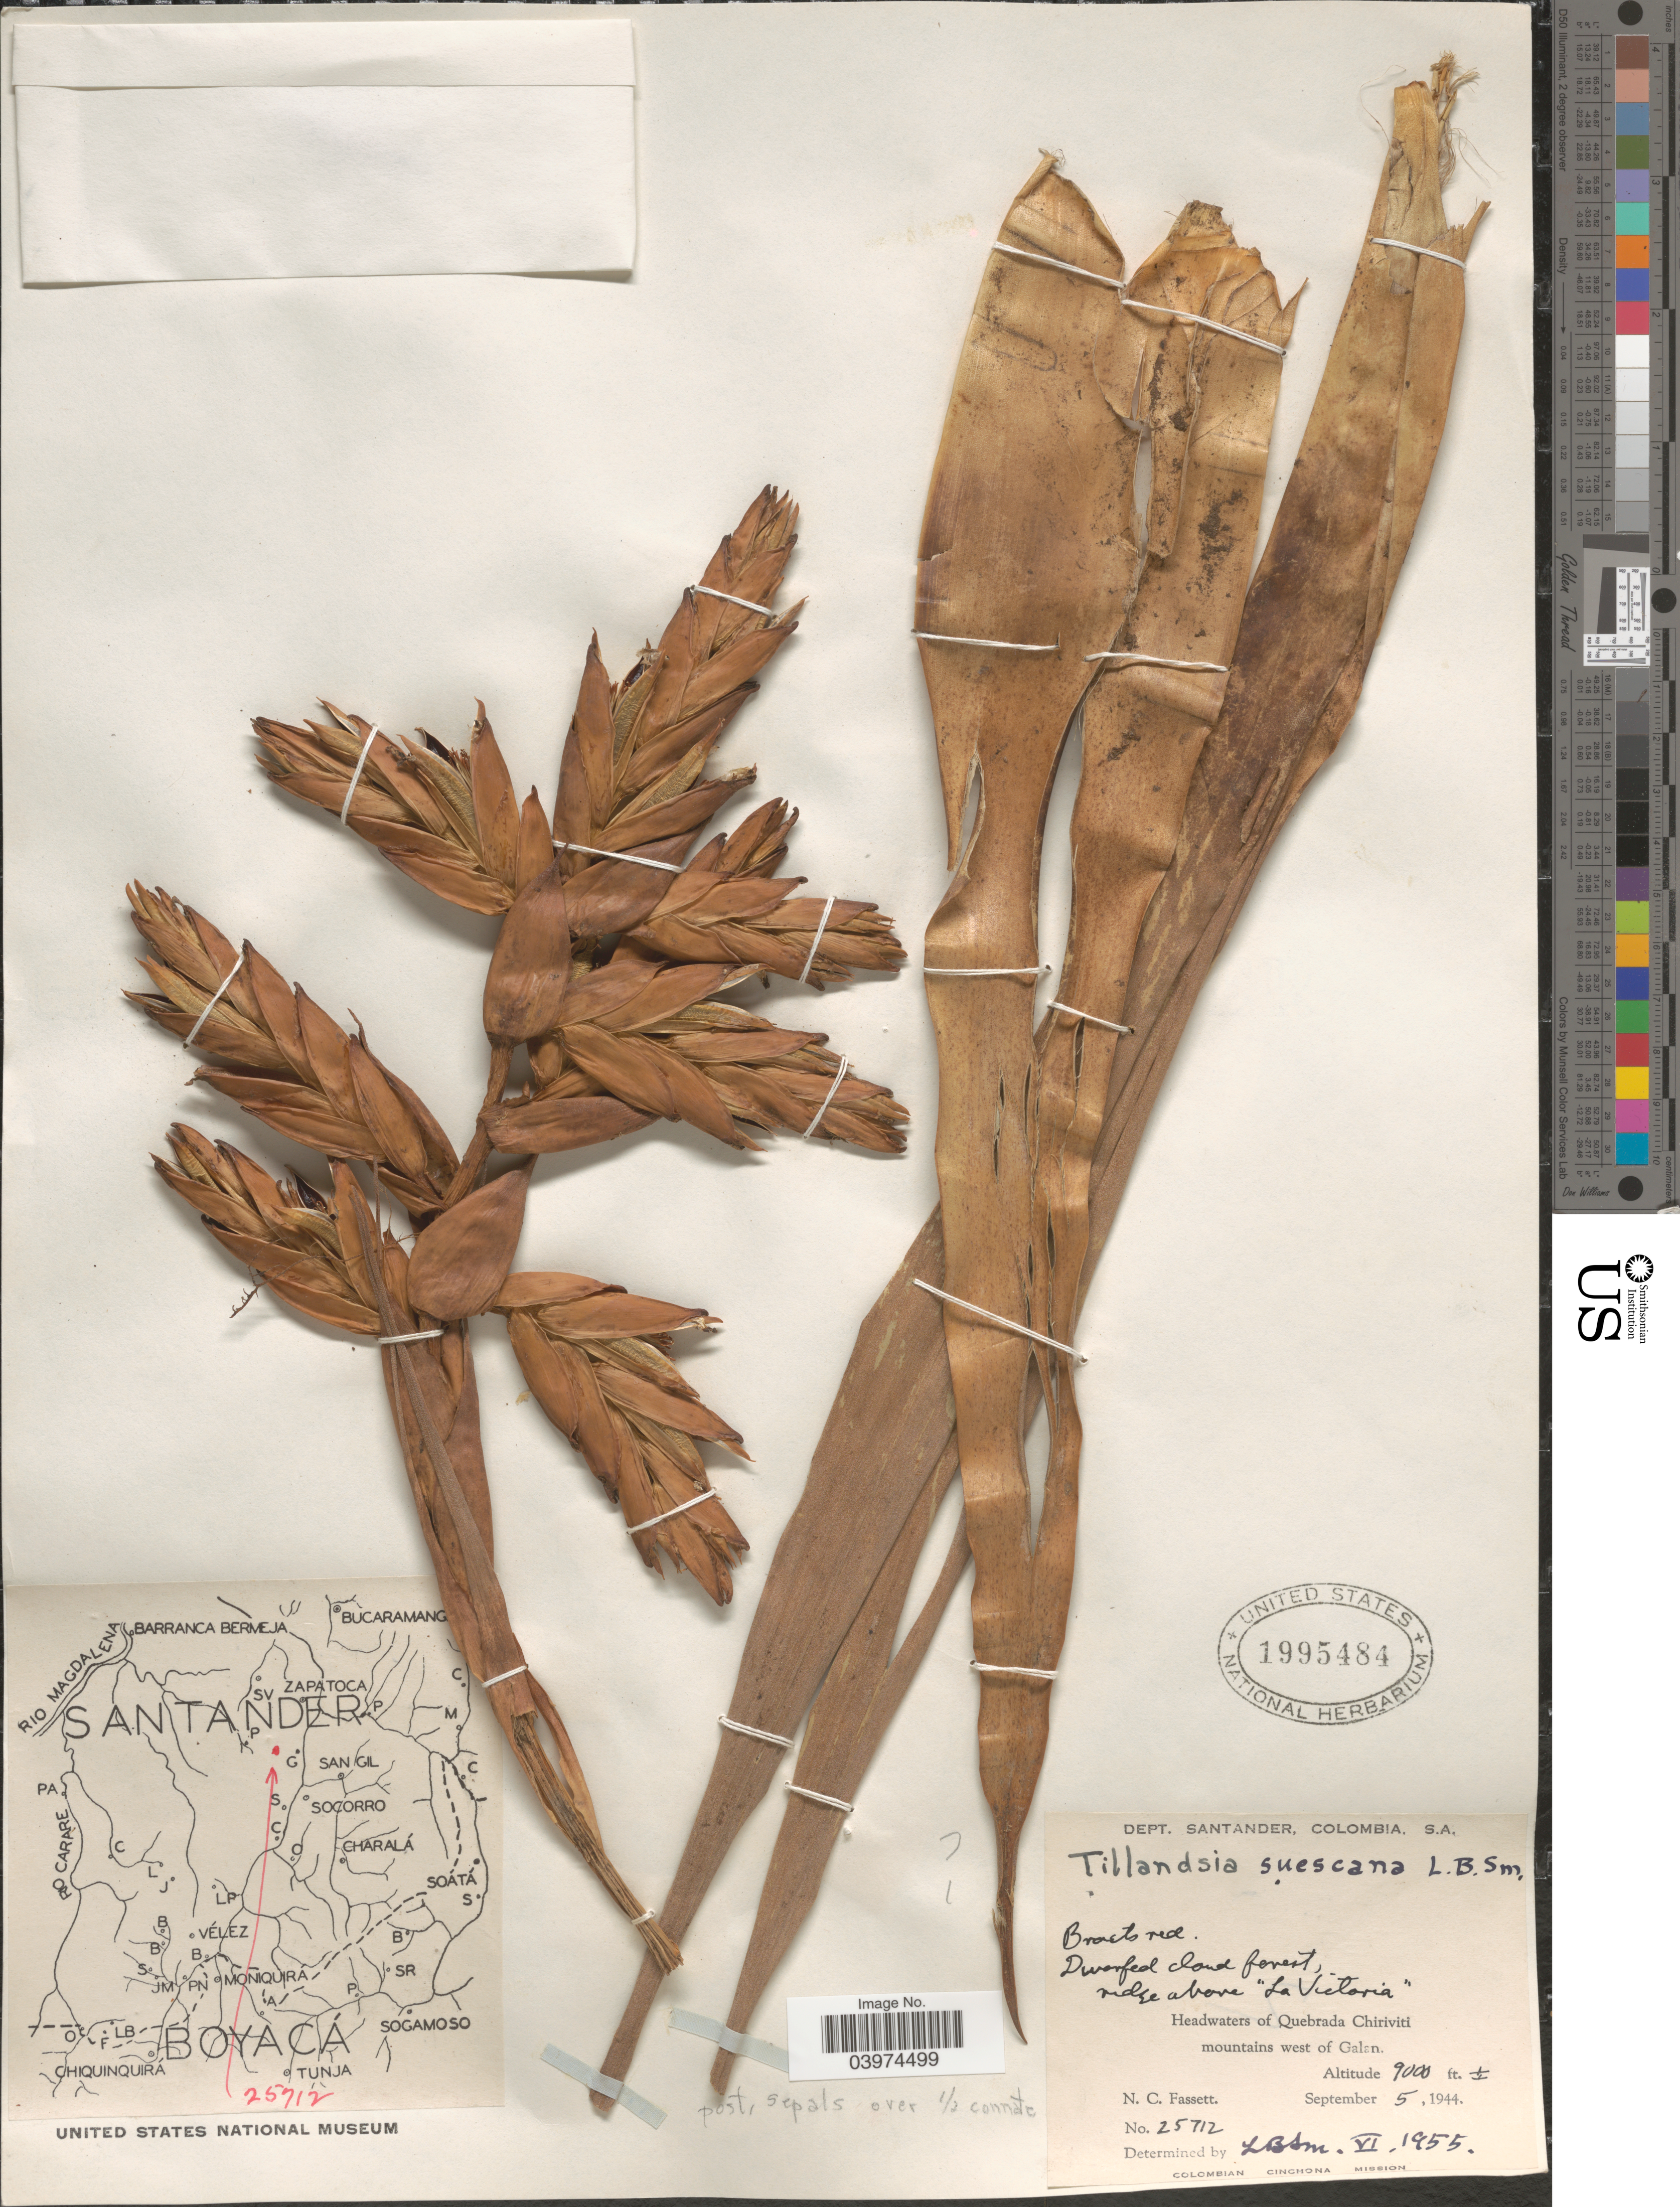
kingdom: Plantae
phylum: Tracheophyta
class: Liliopsida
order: Poales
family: Bromeliaceae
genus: Tillandsia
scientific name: Tillandsia suescana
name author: L.B. Sm.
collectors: N. C. Fassett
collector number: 25712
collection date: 1944-09-05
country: Colombia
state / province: Santander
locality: Dept. Santander. Headwaters of Quebrada Chiriviti mountains west of Galan. Colombian Cinchona Mission.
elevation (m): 2743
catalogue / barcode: US 1995484